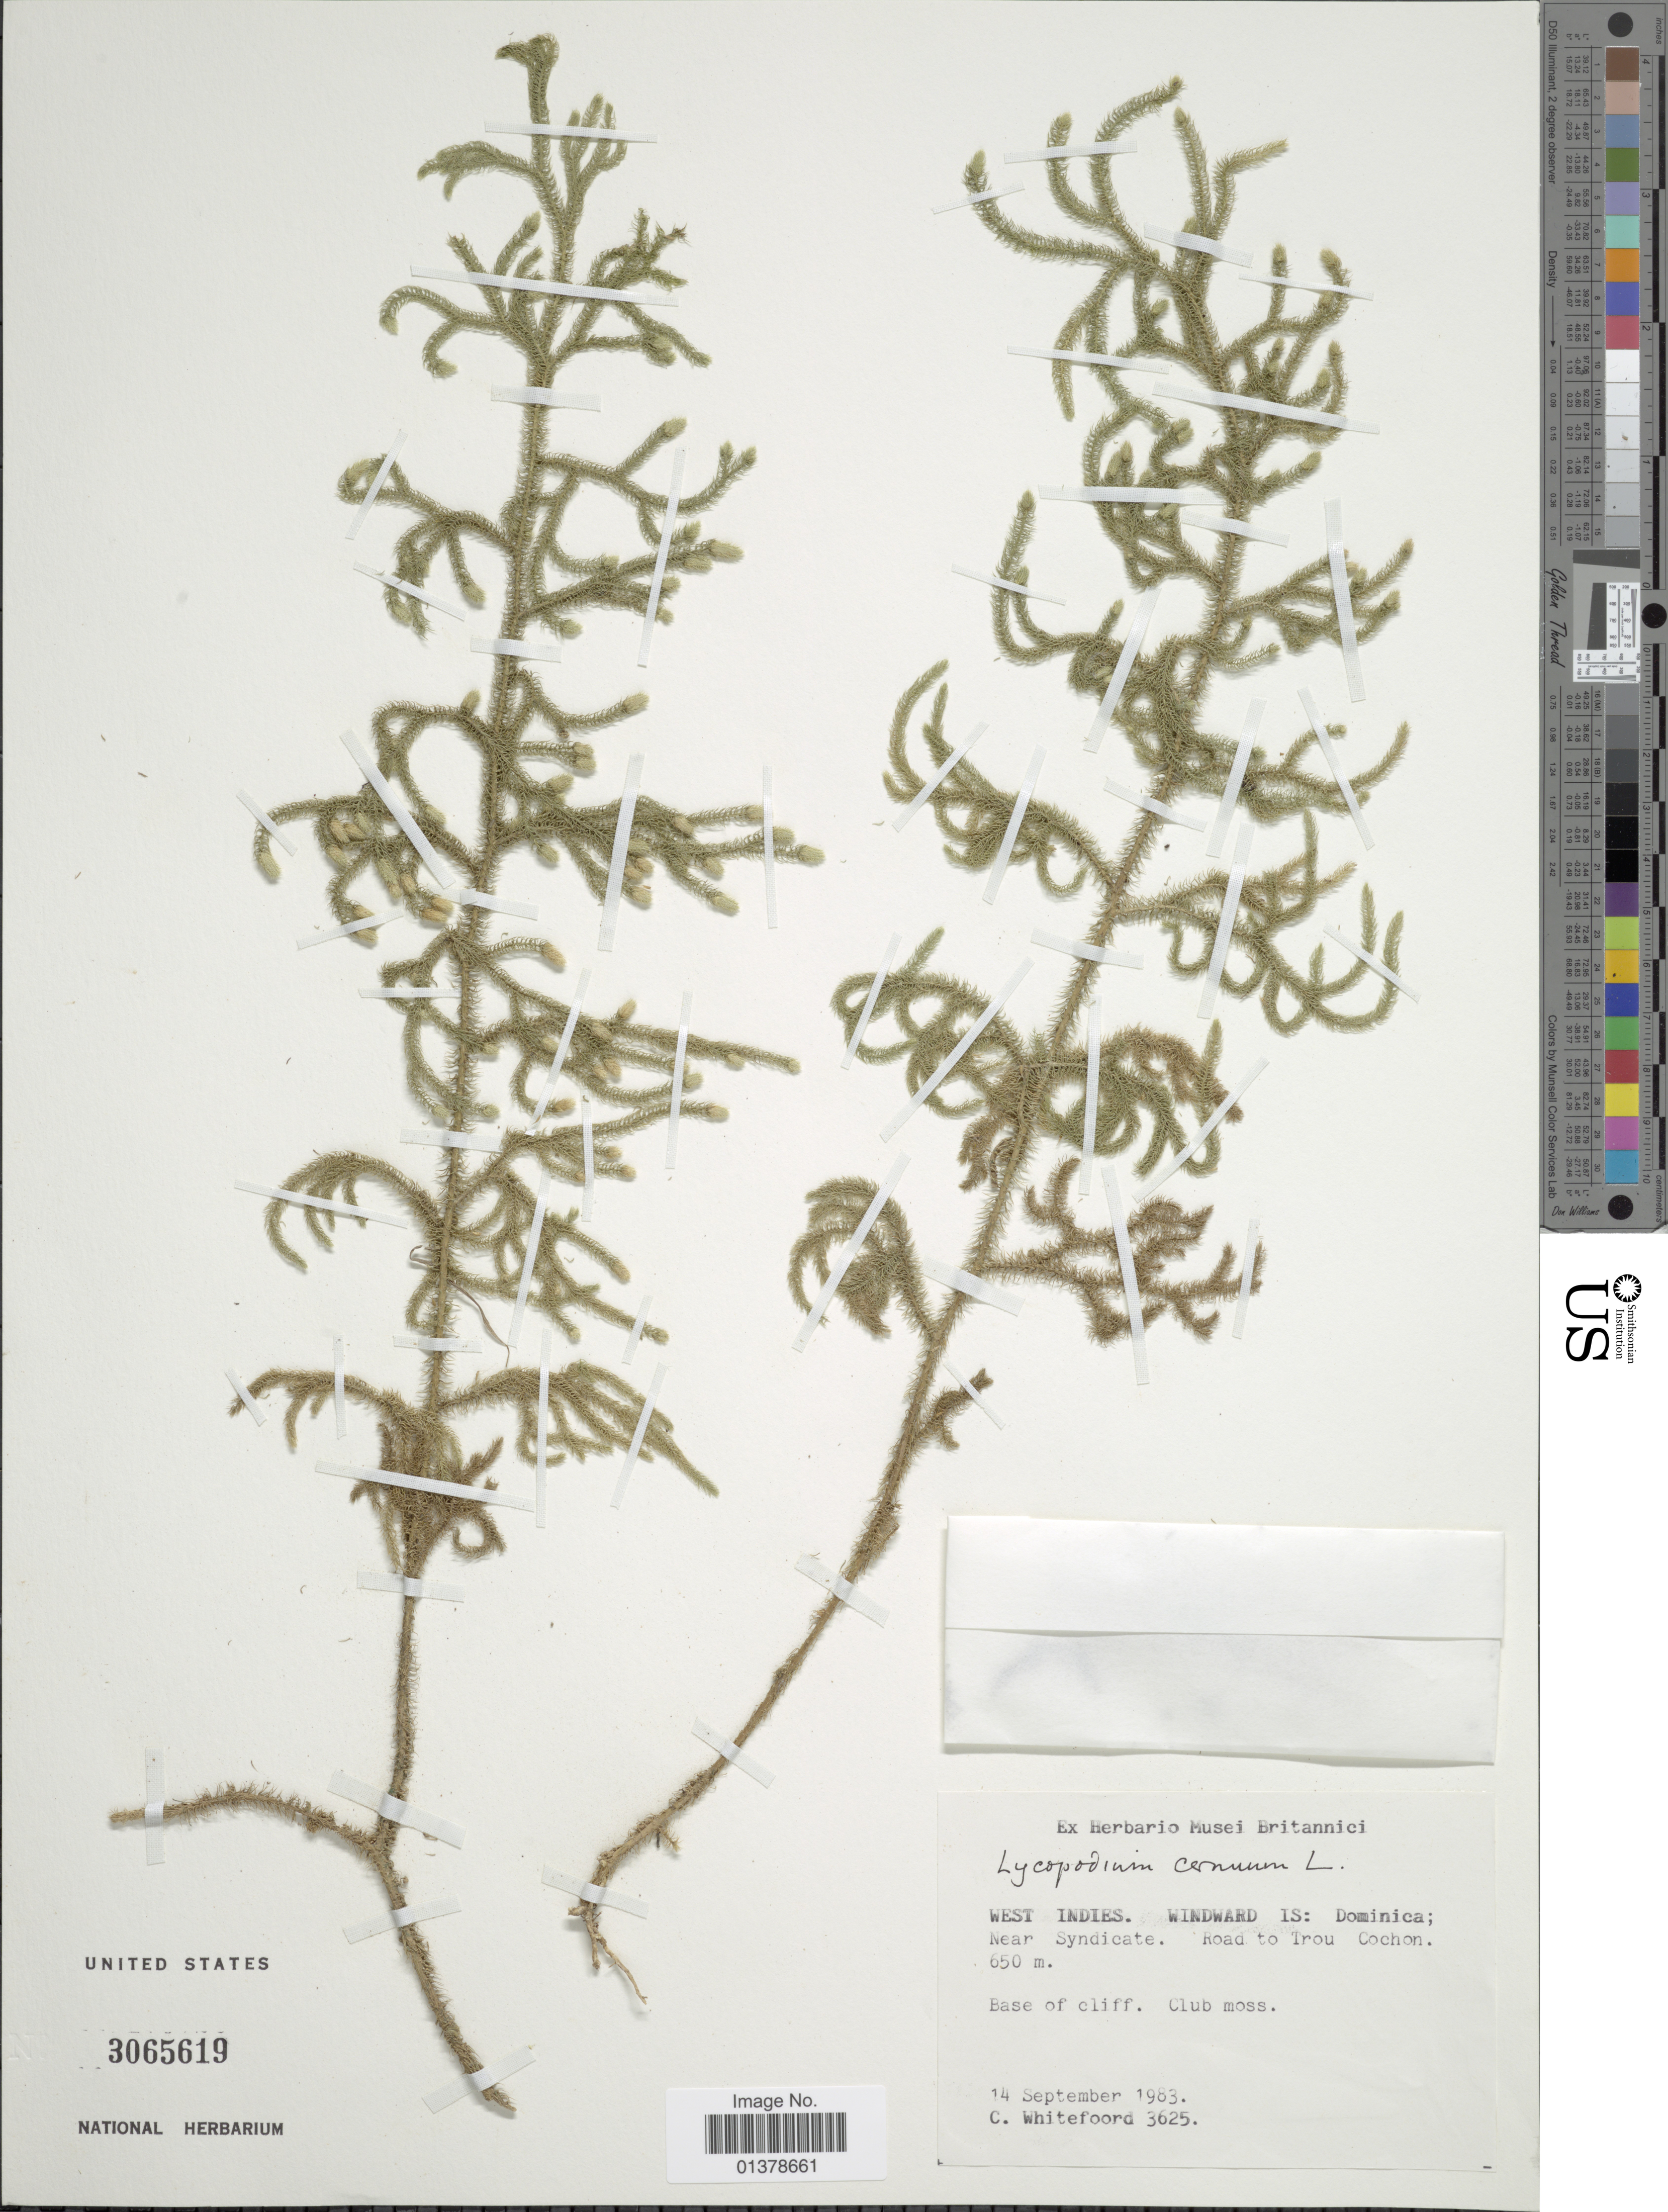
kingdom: Plantae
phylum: Tracheophyta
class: Lycopodiopsida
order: Lycopodiales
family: Lycopodiaceae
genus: Palhinhaea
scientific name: Palhinhaea cernua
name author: (L.) Vasc. & Franco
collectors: C. Whitefoord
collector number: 3625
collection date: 1983-09-14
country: Dominica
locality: West Indies, Winward Is.: Dominica, near Syndicate, Road toTrou Cochon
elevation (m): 650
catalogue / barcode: US 3065619